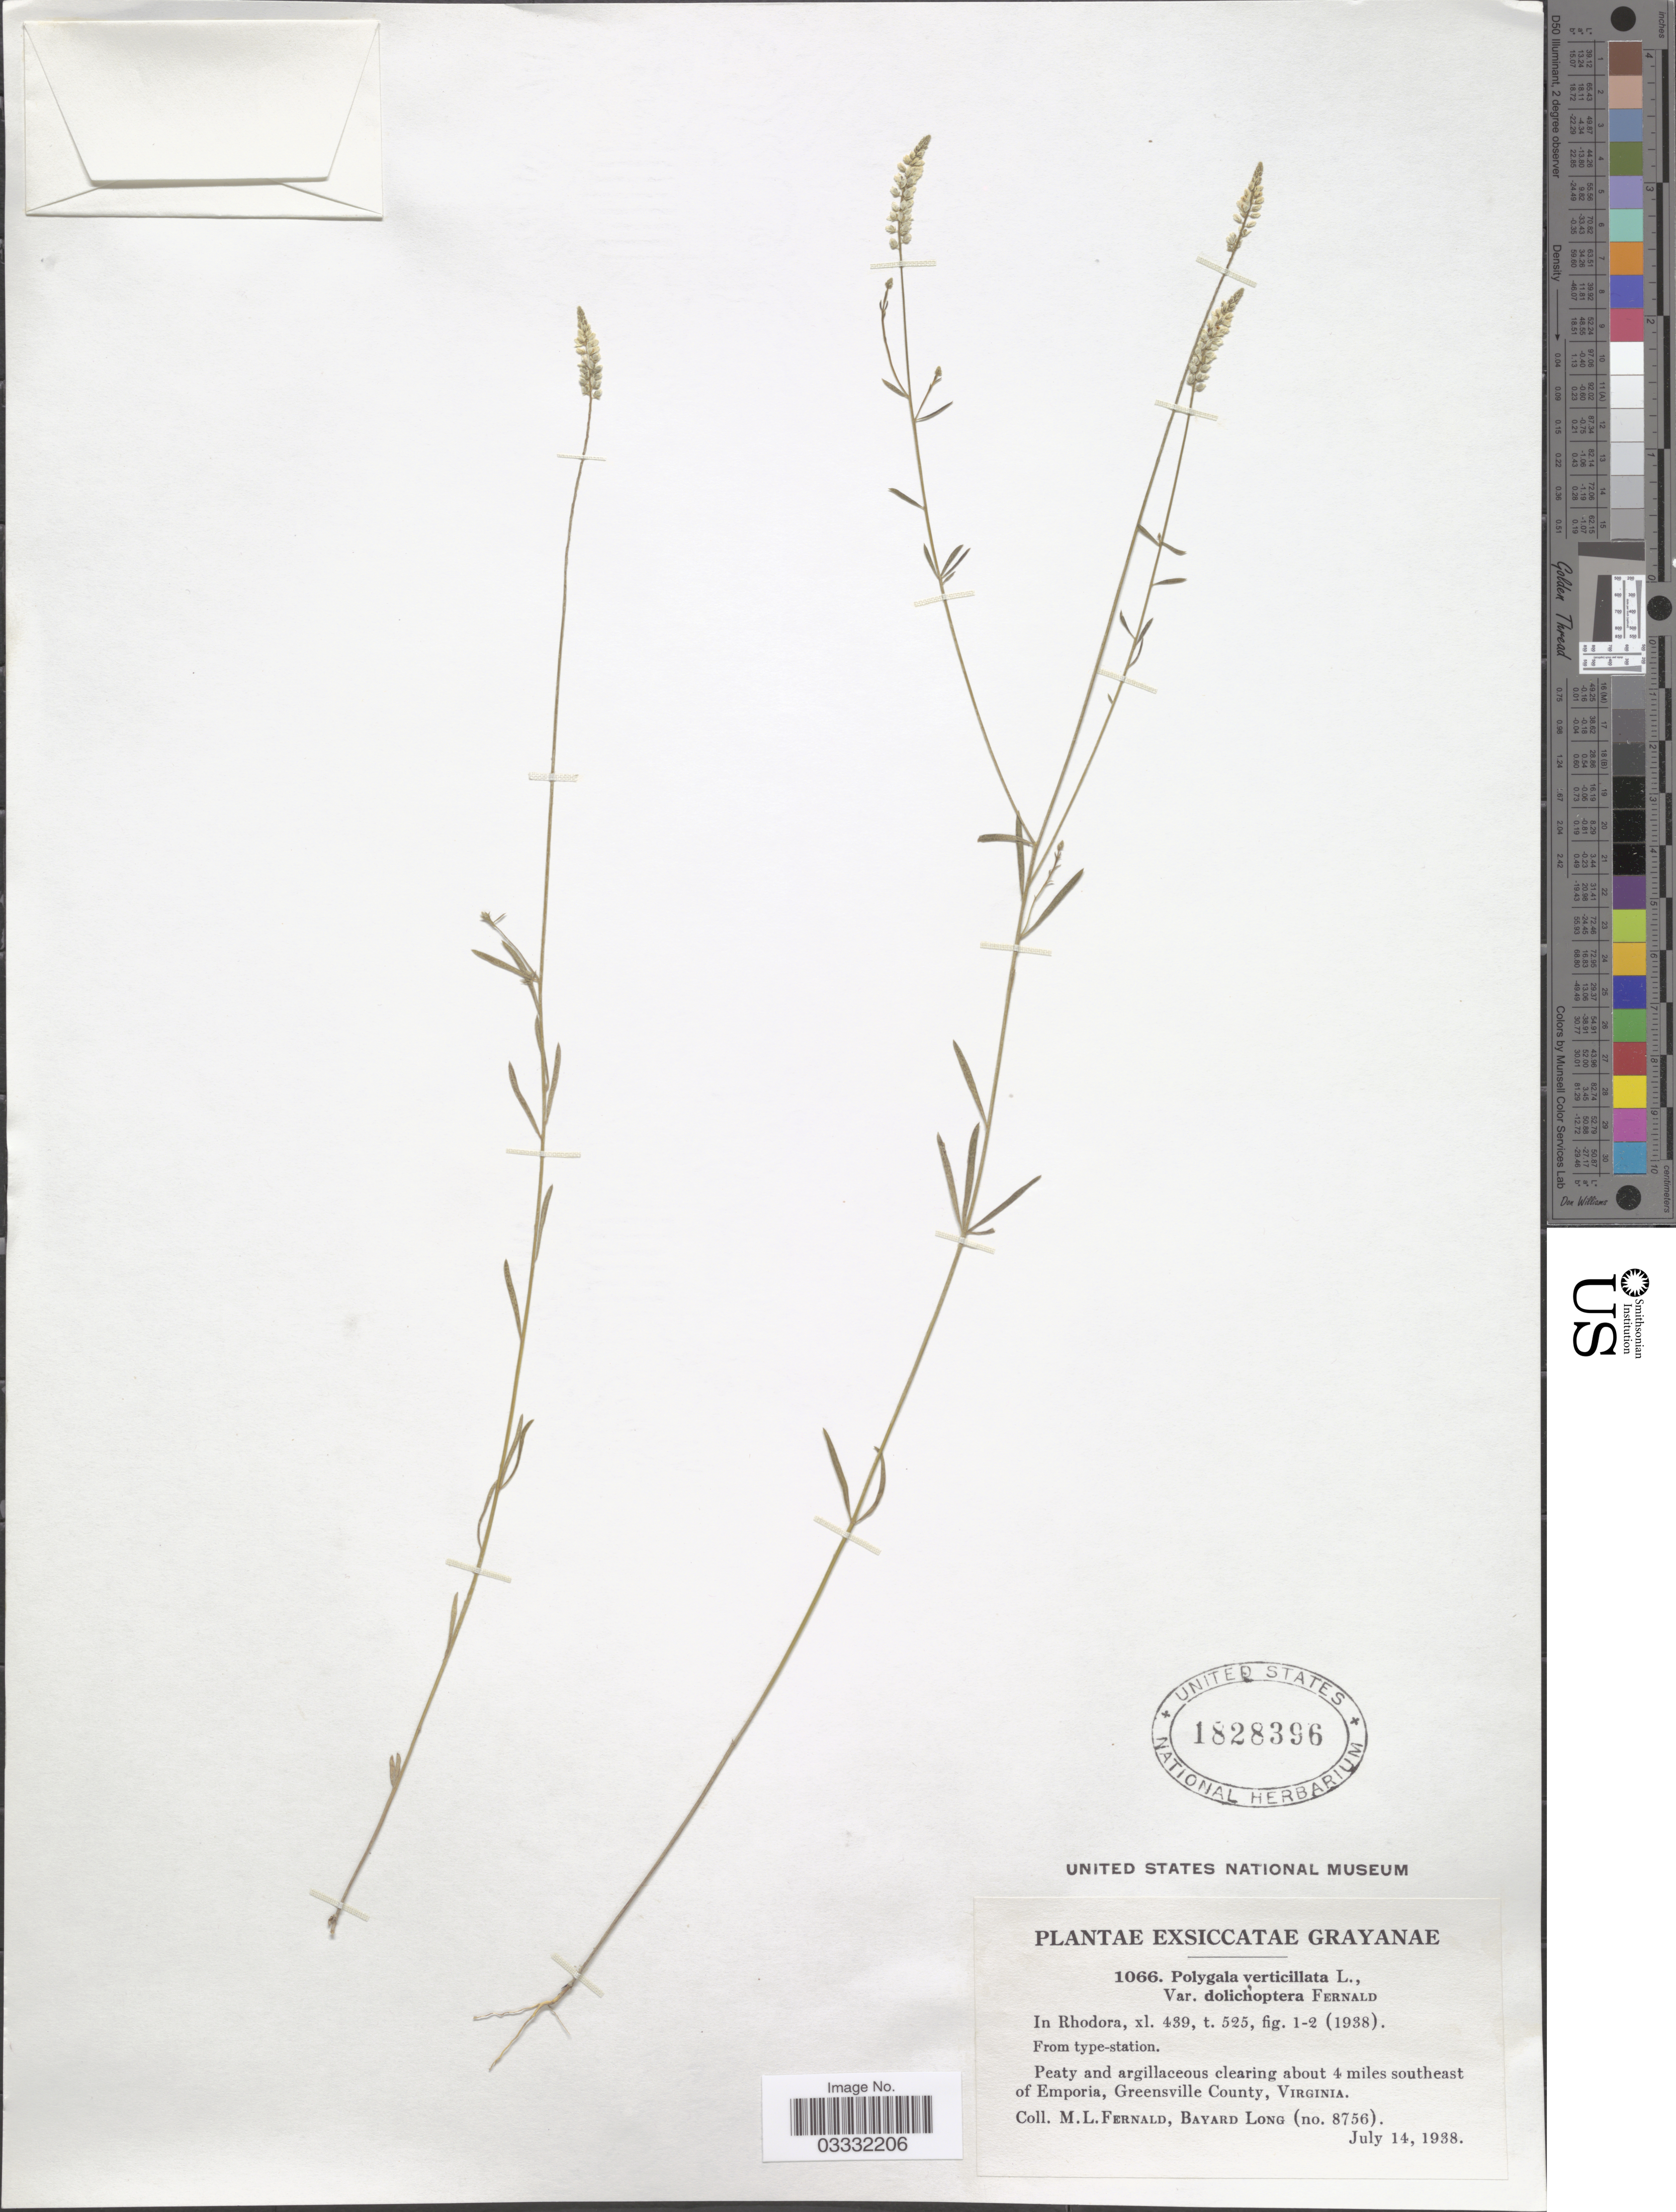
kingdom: Plantae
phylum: Tracheophyta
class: Magnoliopsida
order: Fabales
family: Polygalaceae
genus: Polygala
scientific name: Polygala verticillata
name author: L.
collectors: M. L. Fernald & B. Long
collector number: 8756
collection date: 1938-07-14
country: United States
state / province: Virginia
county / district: Greensville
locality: About 4 miles SE of Emporia.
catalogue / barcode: US 1828396